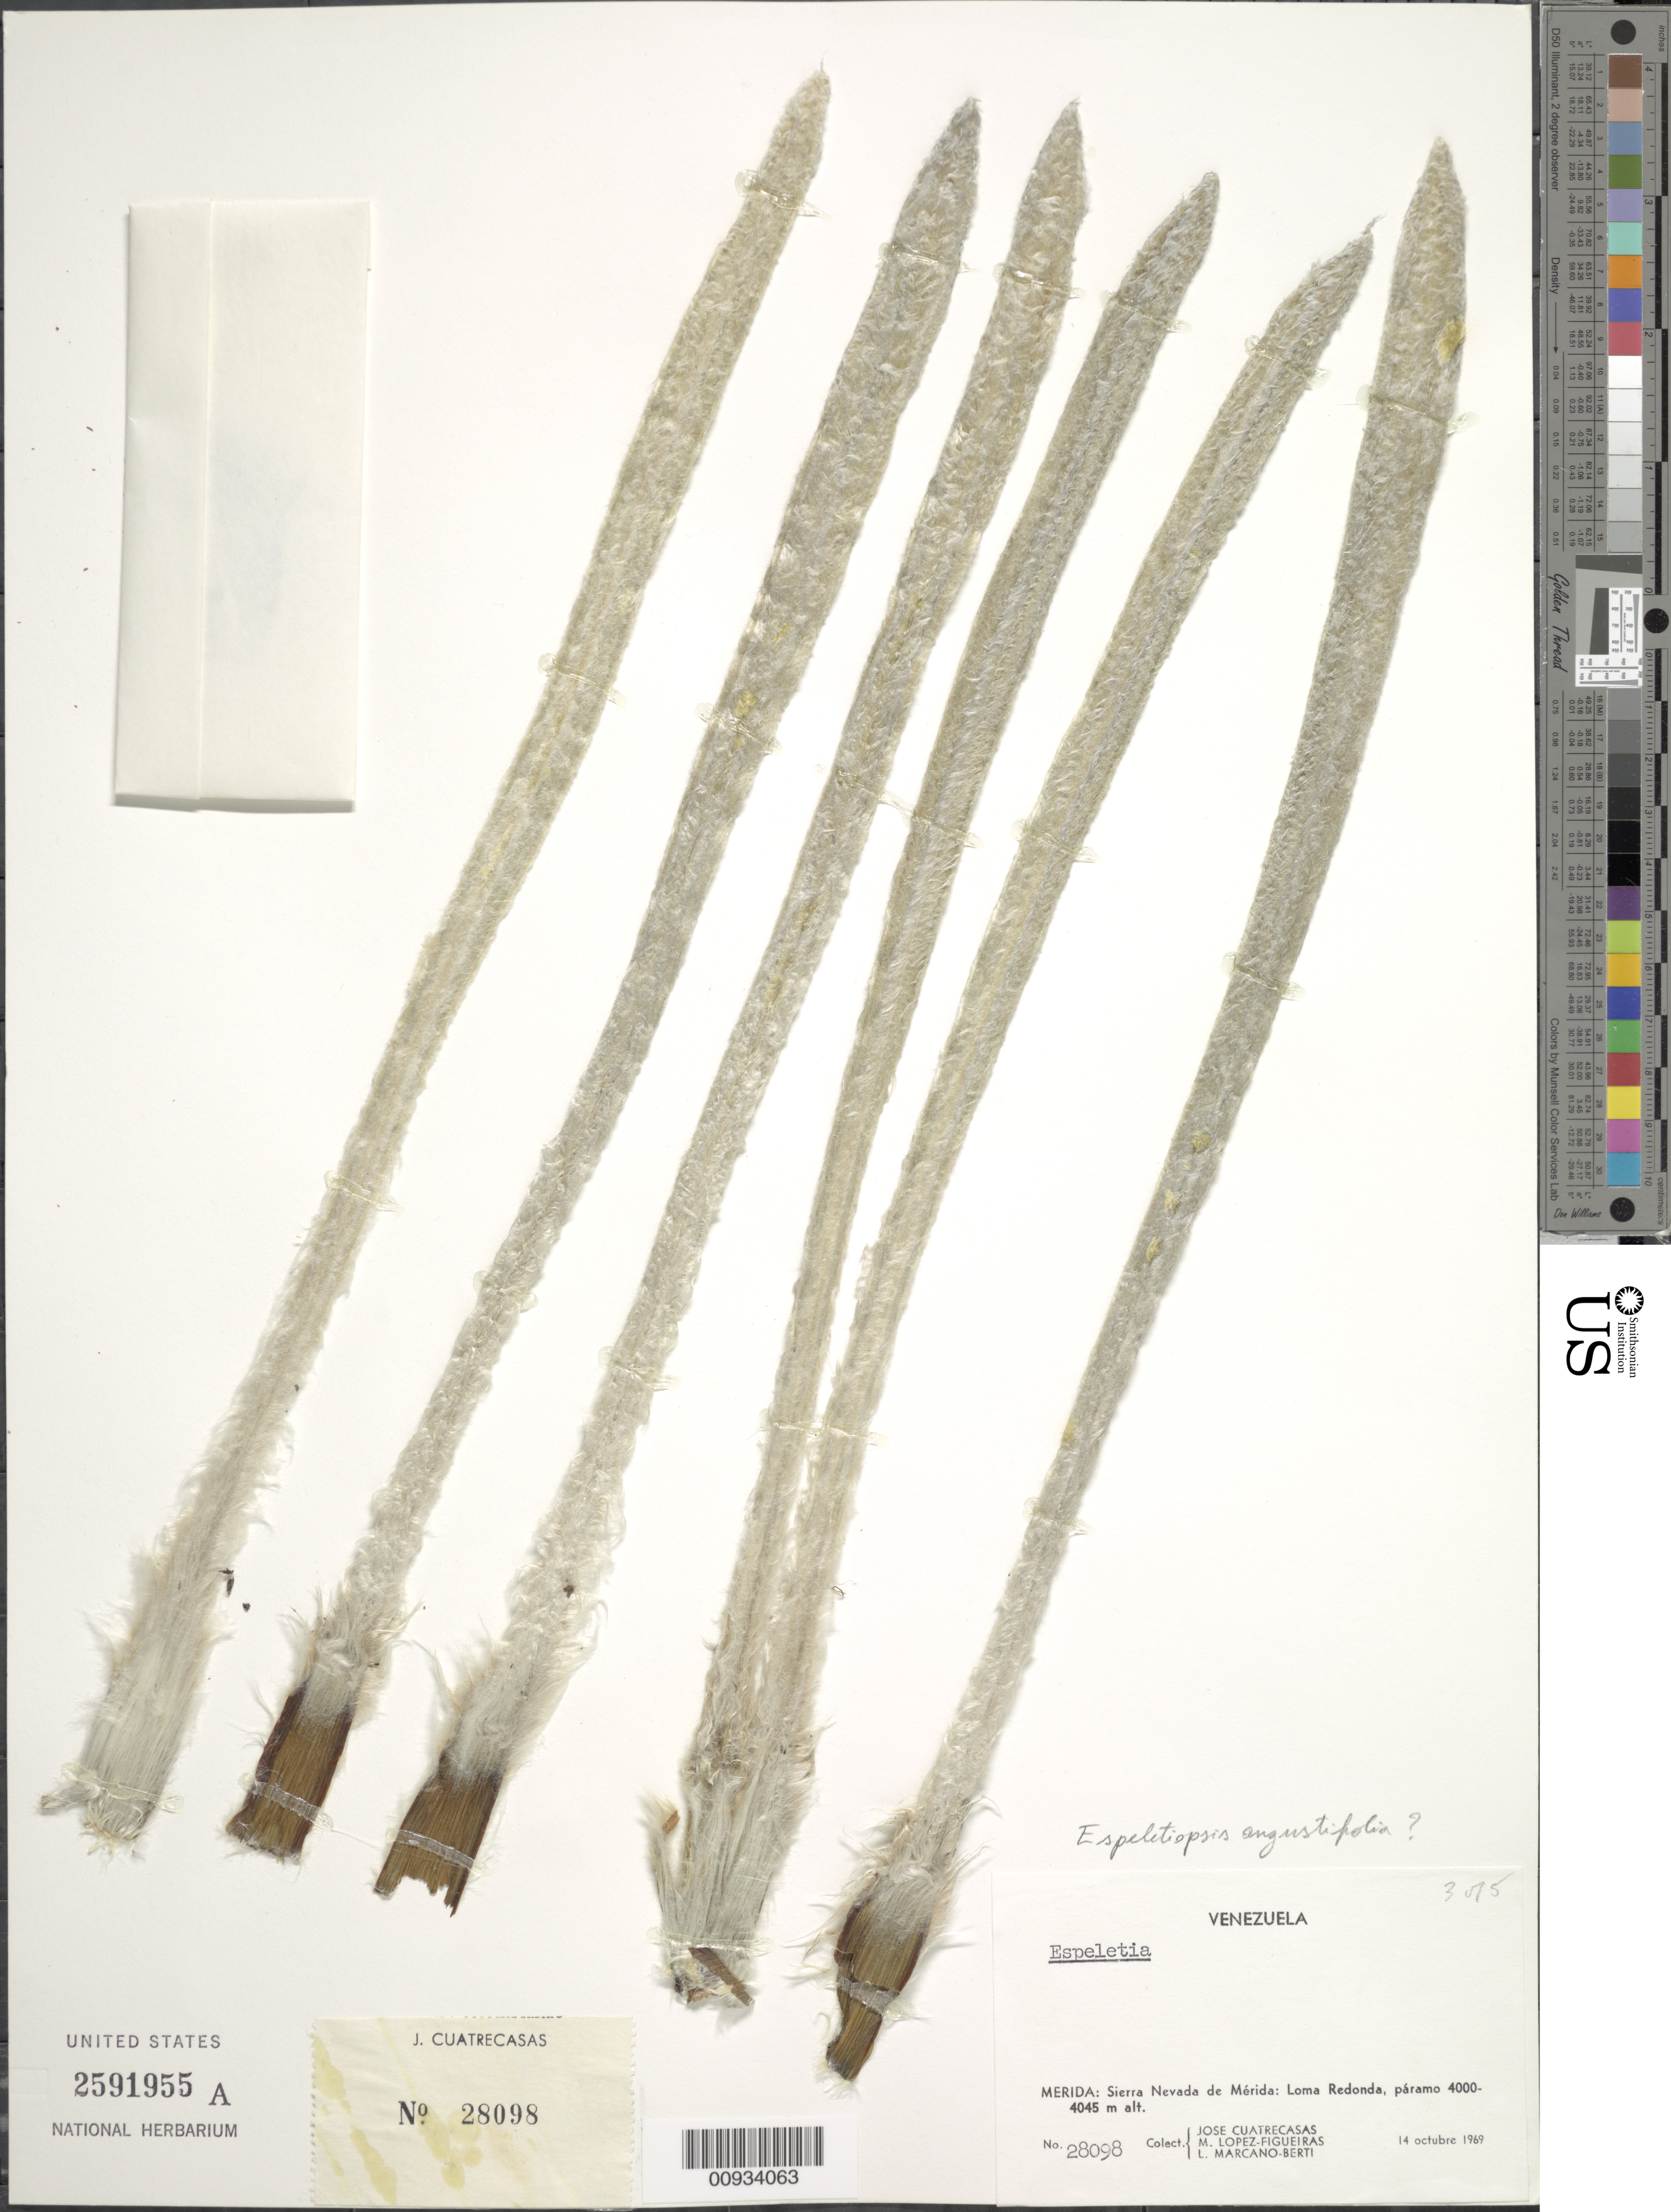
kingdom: Plantae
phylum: Tracheophyta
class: Magnoliopsida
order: Asterales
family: Asteraceae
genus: Espeletiopsis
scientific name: Espeletiopsis angustifolia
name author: (Cuatrec.) Cuatrec.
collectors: J. Cuatrecasas, M. López Figueiras & L. Marcano-Berti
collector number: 28098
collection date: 1969-10-14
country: Venezuela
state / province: Mérida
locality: Sierra Nevada de Merida, Loma Redonda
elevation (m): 4000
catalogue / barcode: US 2591955A